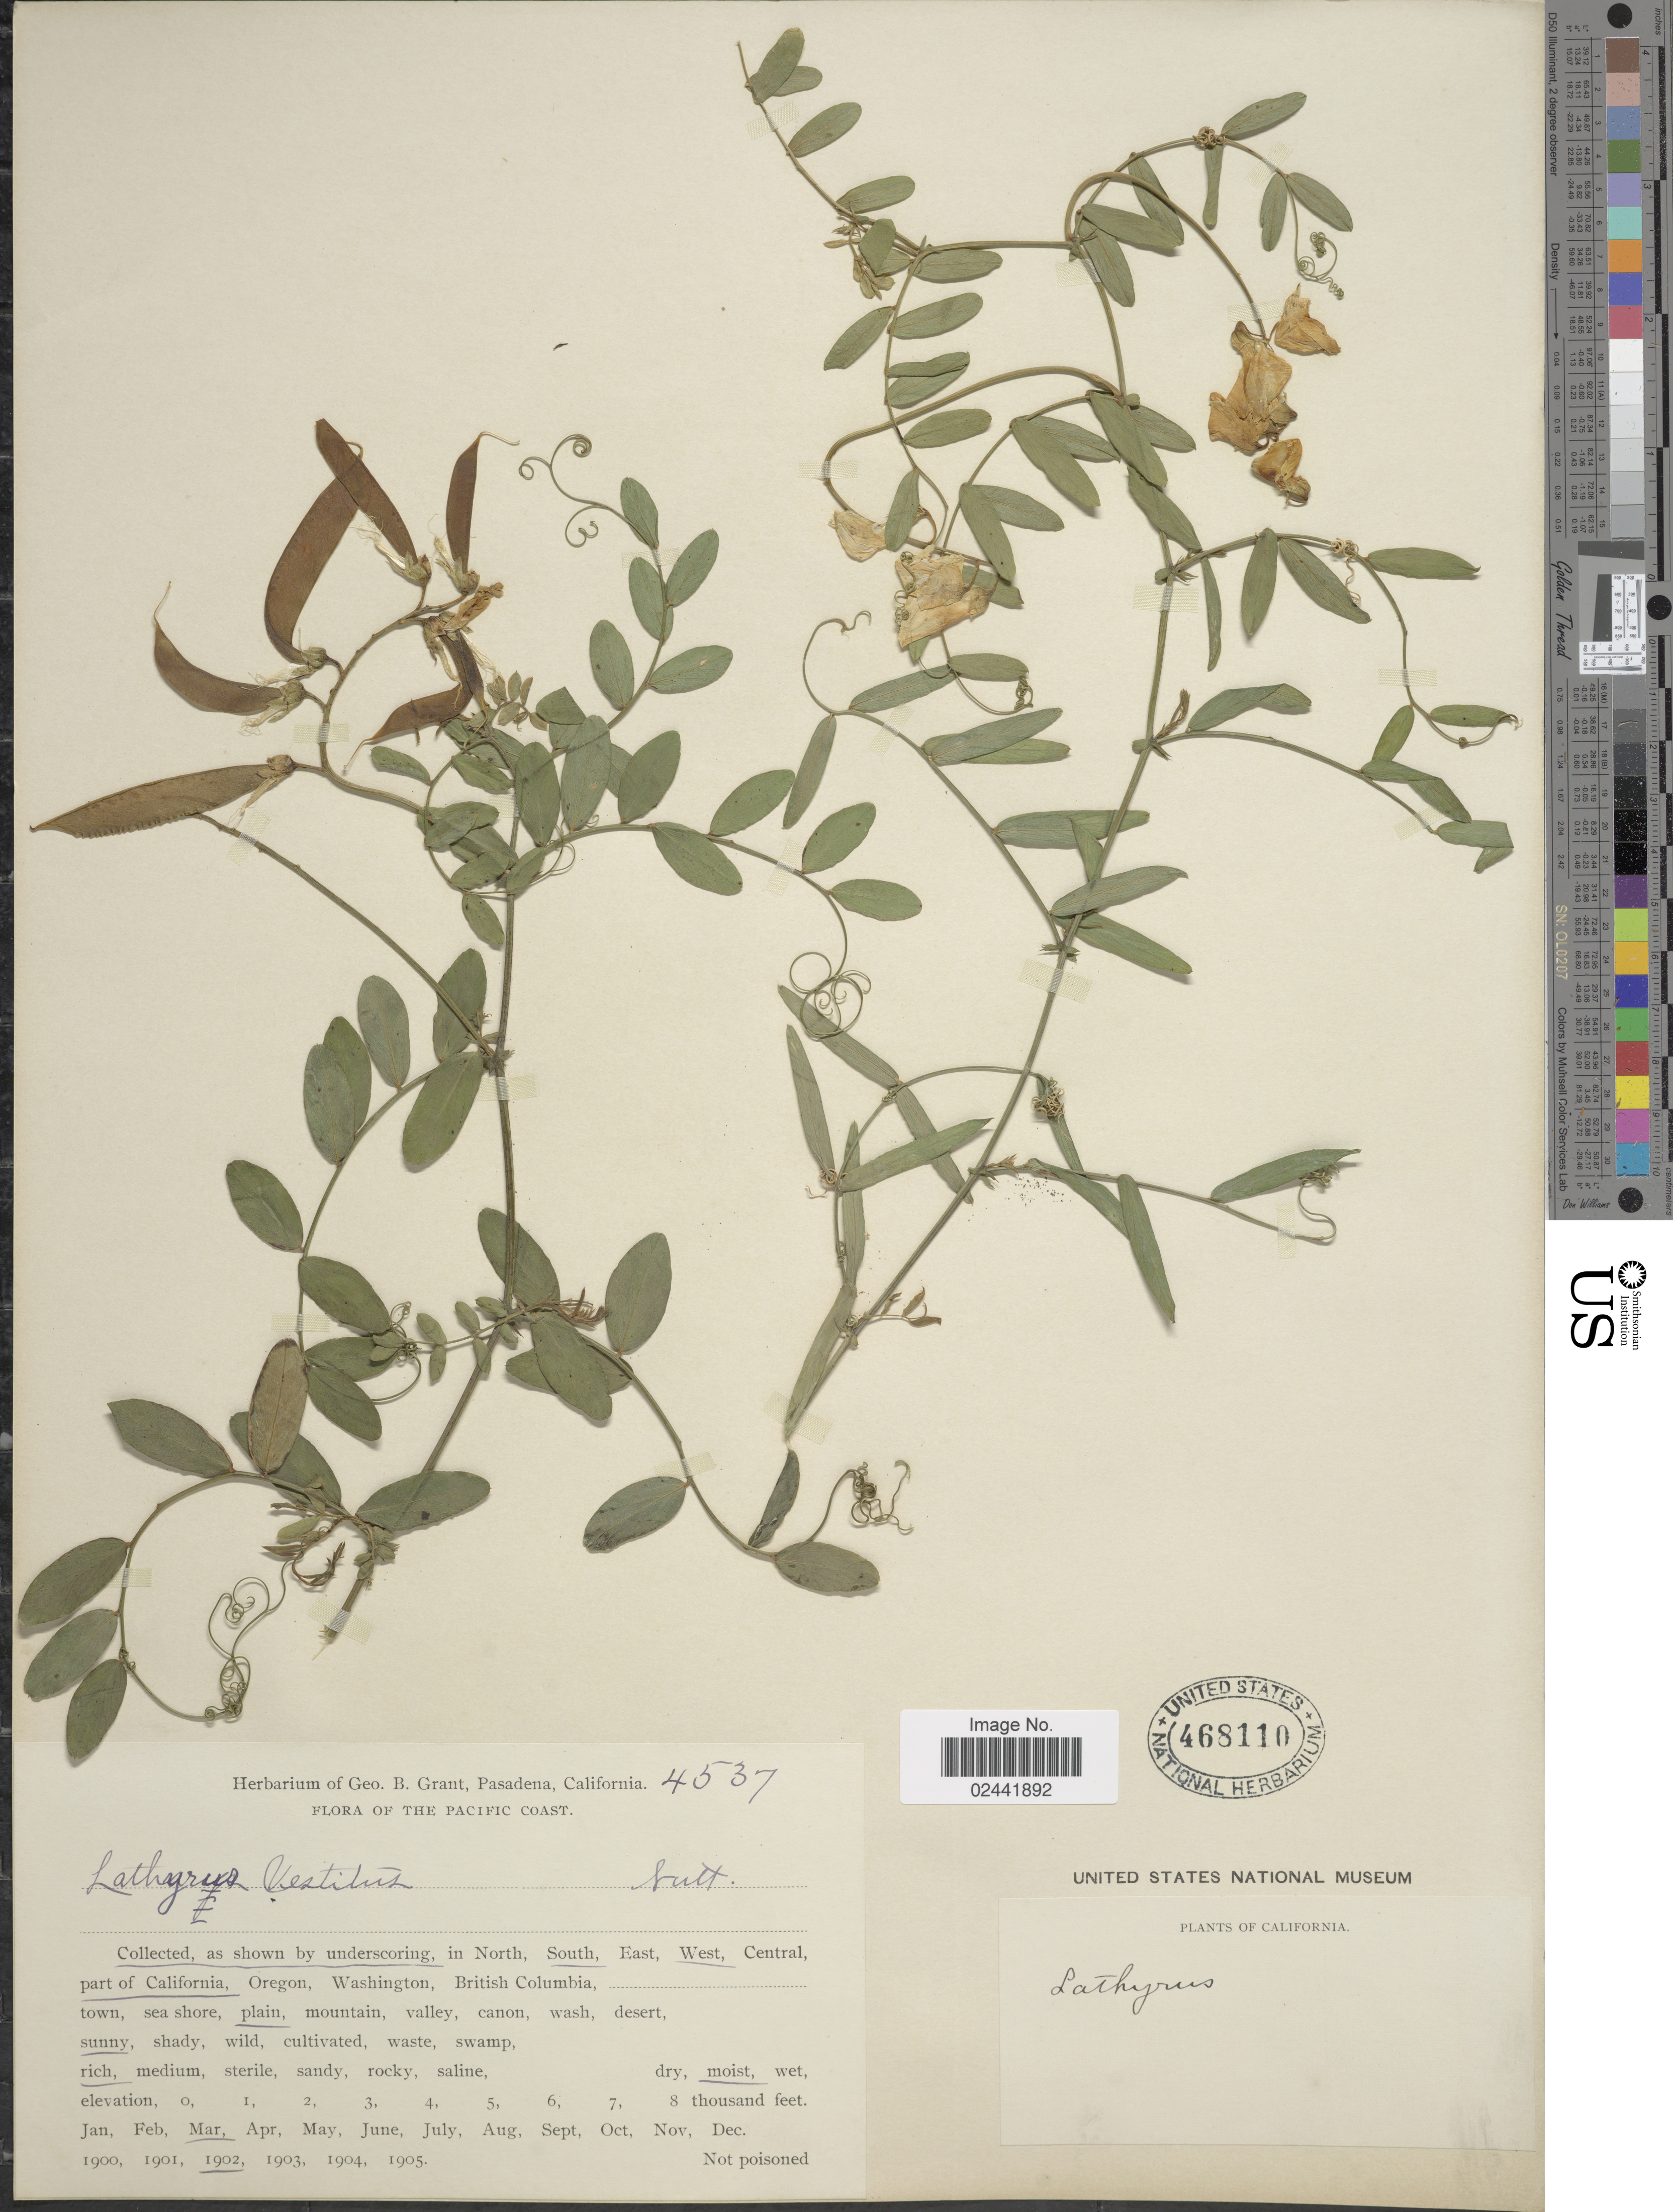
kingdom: Plantae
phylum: Tracheophyta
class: Magnoliopsida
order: Fabales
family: Fabaceae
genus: Lathyrus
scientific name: Lathyrus vestitus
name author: Nutt.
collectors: ex herb. Geo. B. Grant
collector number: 4537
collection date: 1902-03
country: United States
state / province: California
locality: Pacific Coast. South, West part of California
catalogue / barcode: US 468110